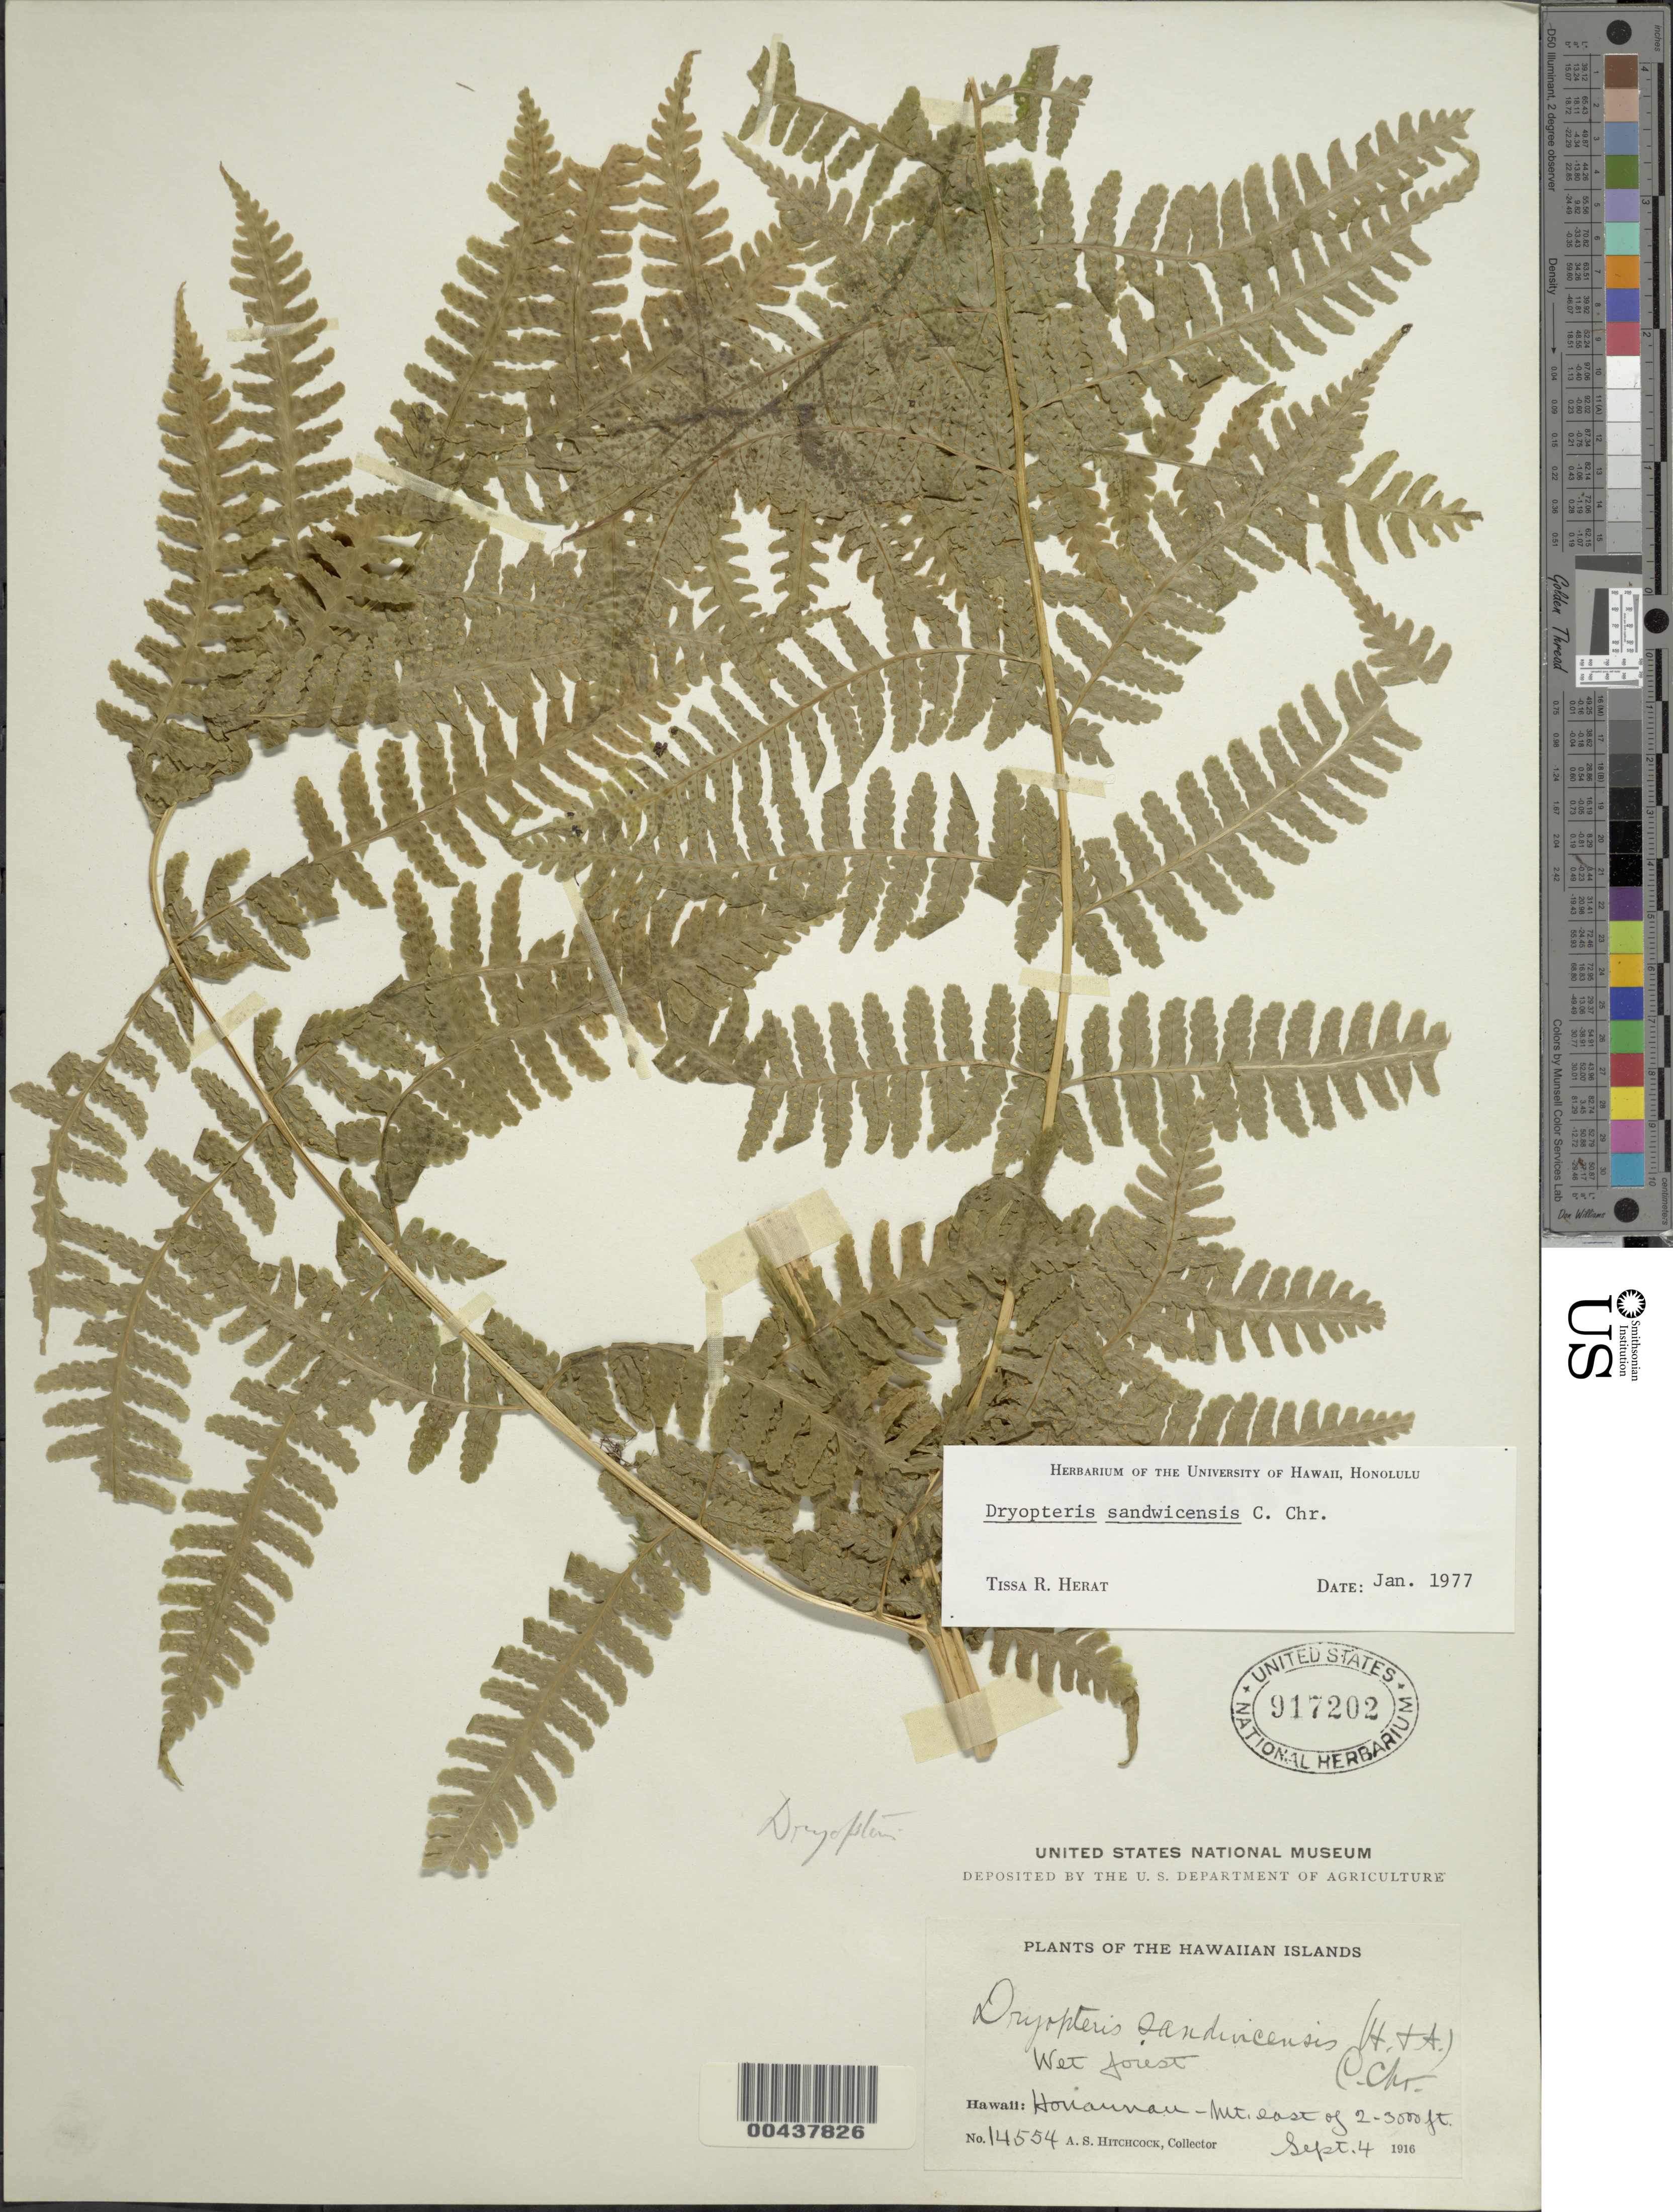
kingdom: Plantae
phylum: Tracheophyta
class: Polypodiopsida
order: Polypodiales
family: Dryopteridaceae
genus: Dryopteris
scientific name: Dryopteris sandwicensis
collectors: A. S. Hitchcock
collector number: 14554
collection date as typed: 4 Sep 1916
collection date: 1916-09-04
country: United States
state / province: Hawaii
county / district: Hawaii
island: Hawaii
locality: Honaunau - Mt. east of.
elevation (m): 610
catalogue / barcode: US 917202